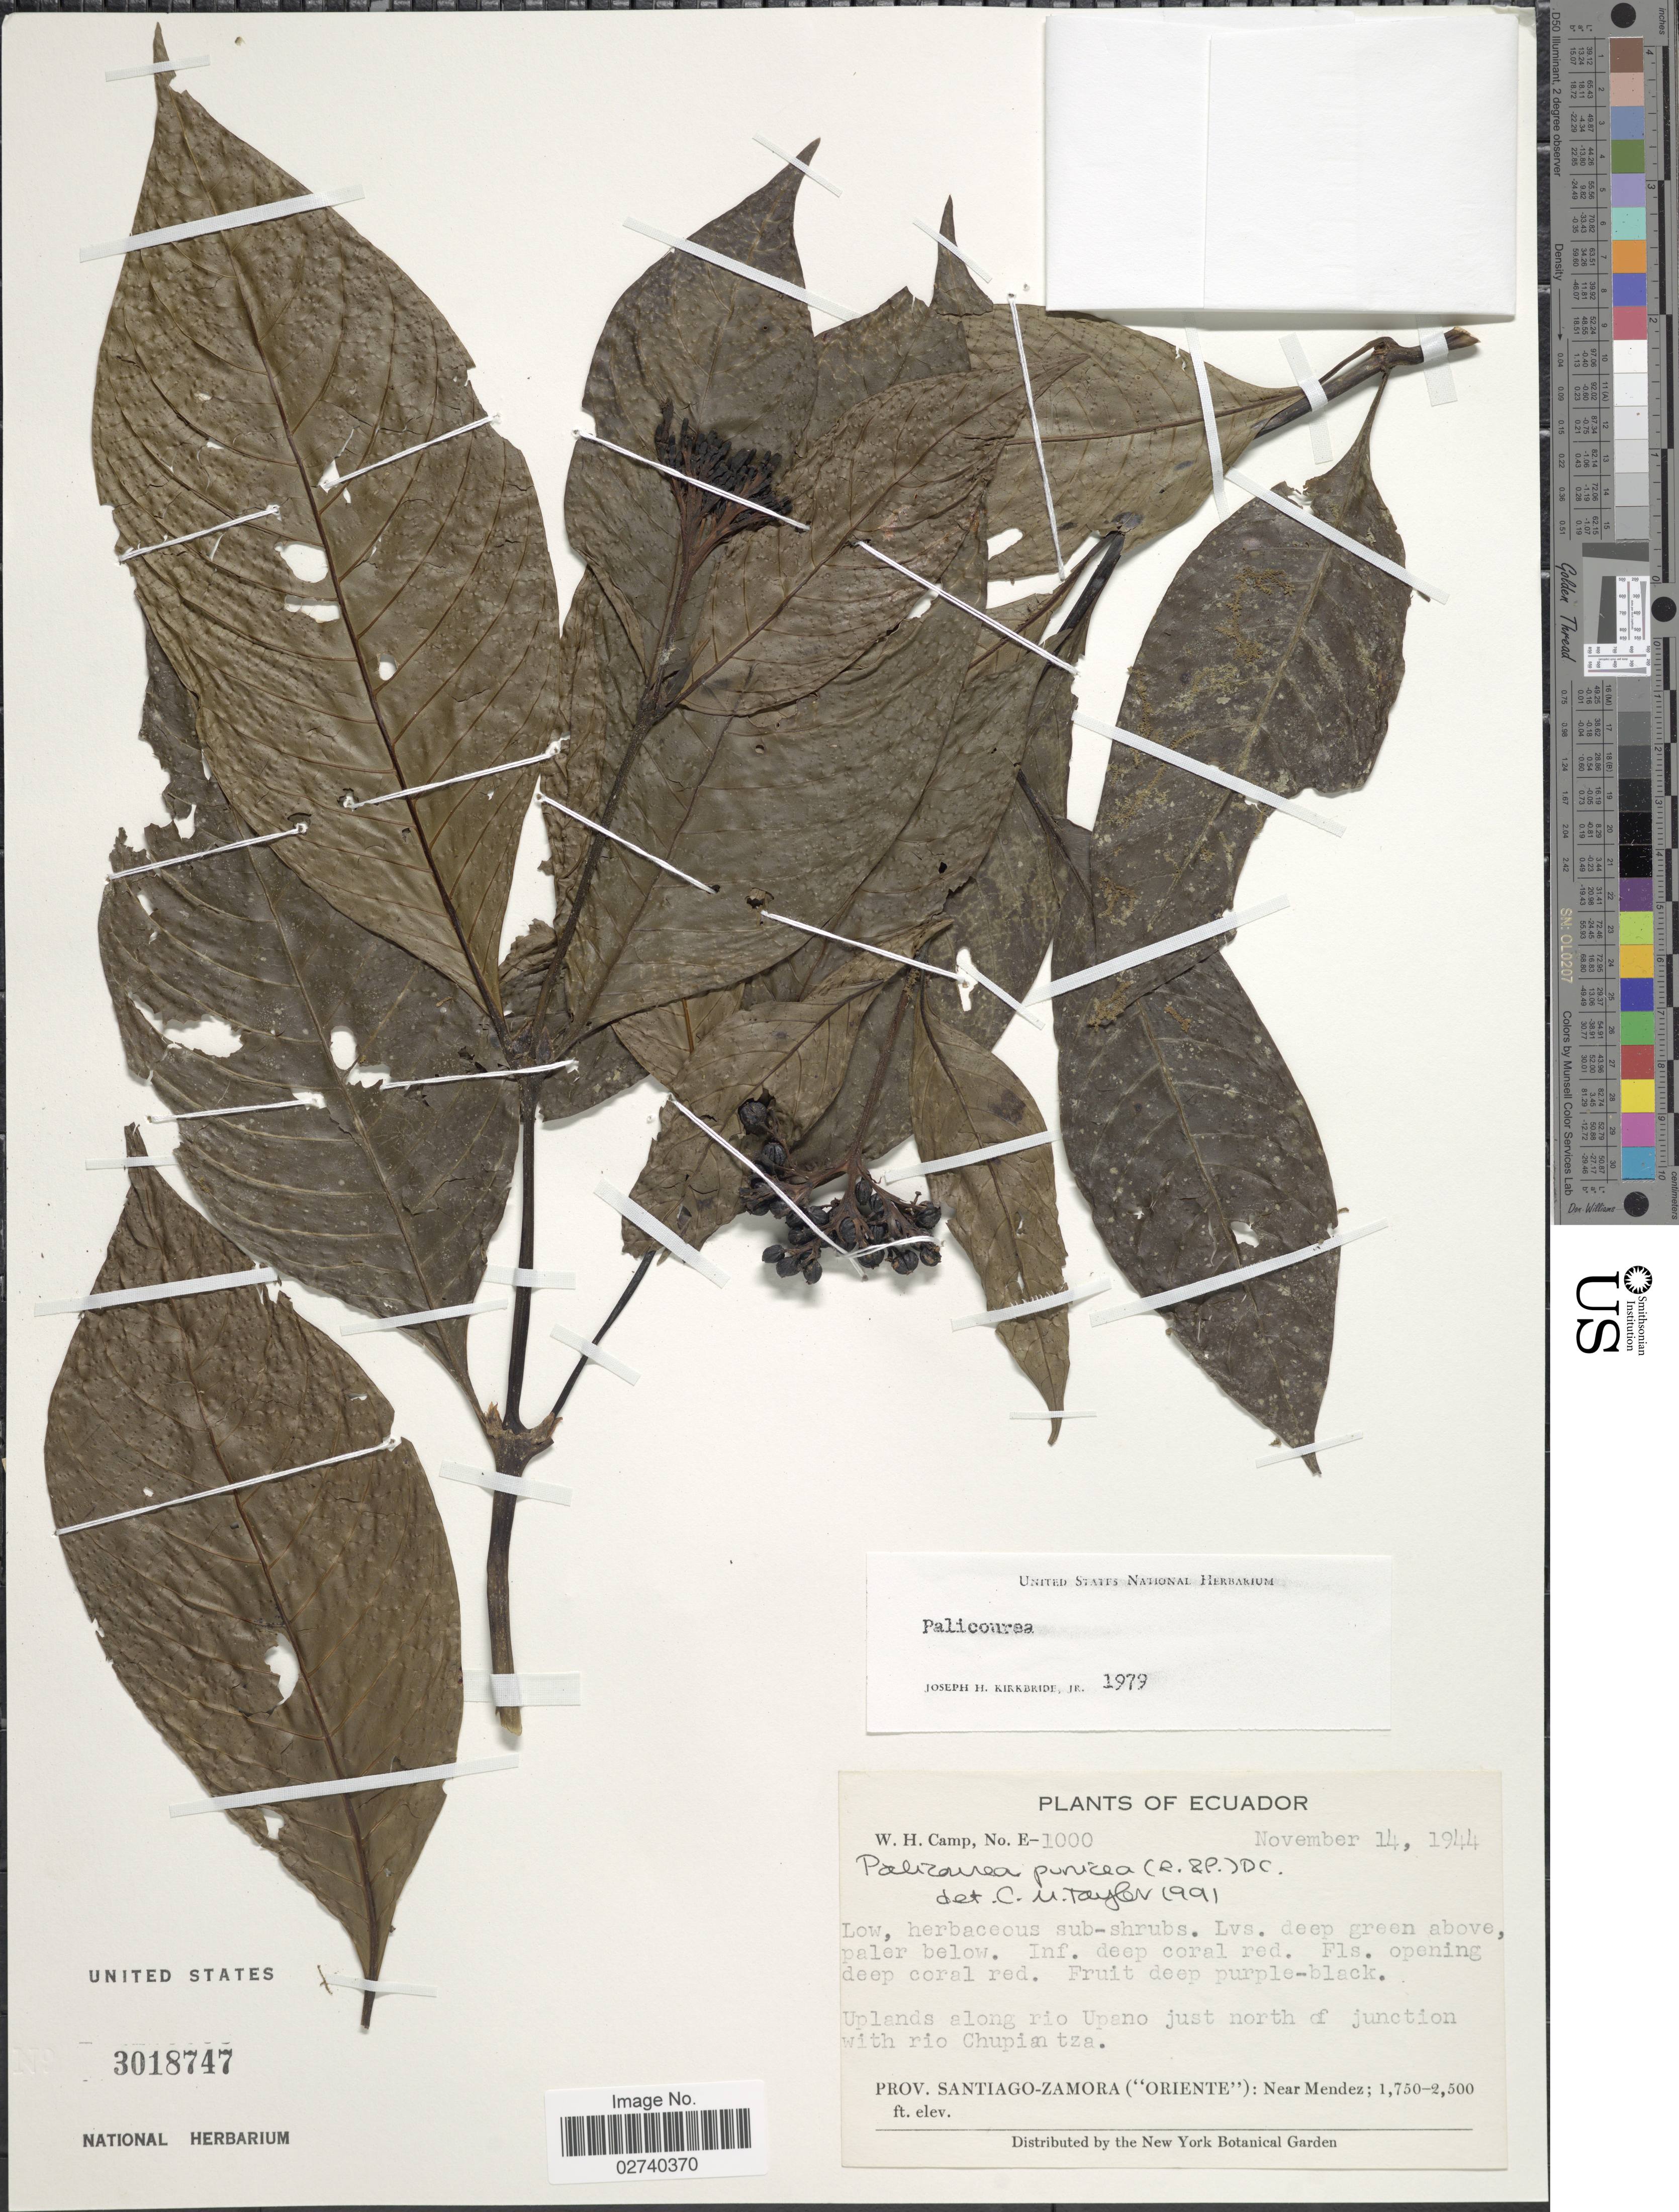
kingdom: Plantae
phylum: Tracheophyta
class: Magnoliopsida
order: Gentianales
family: Rubiaceae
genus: Palicourea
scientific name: Palicourea punicea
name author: (Ruiz & Pav.) DC.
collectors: W. H. Camp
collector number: E-1000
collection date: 1944-11-14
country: Ecuador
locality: Uplands along rio Upano just north of junction with rio Chupian tza. Prov. Santiago-Zamora ("Oriente"): Near Mendez.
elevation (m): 533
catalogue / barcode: US 3018747